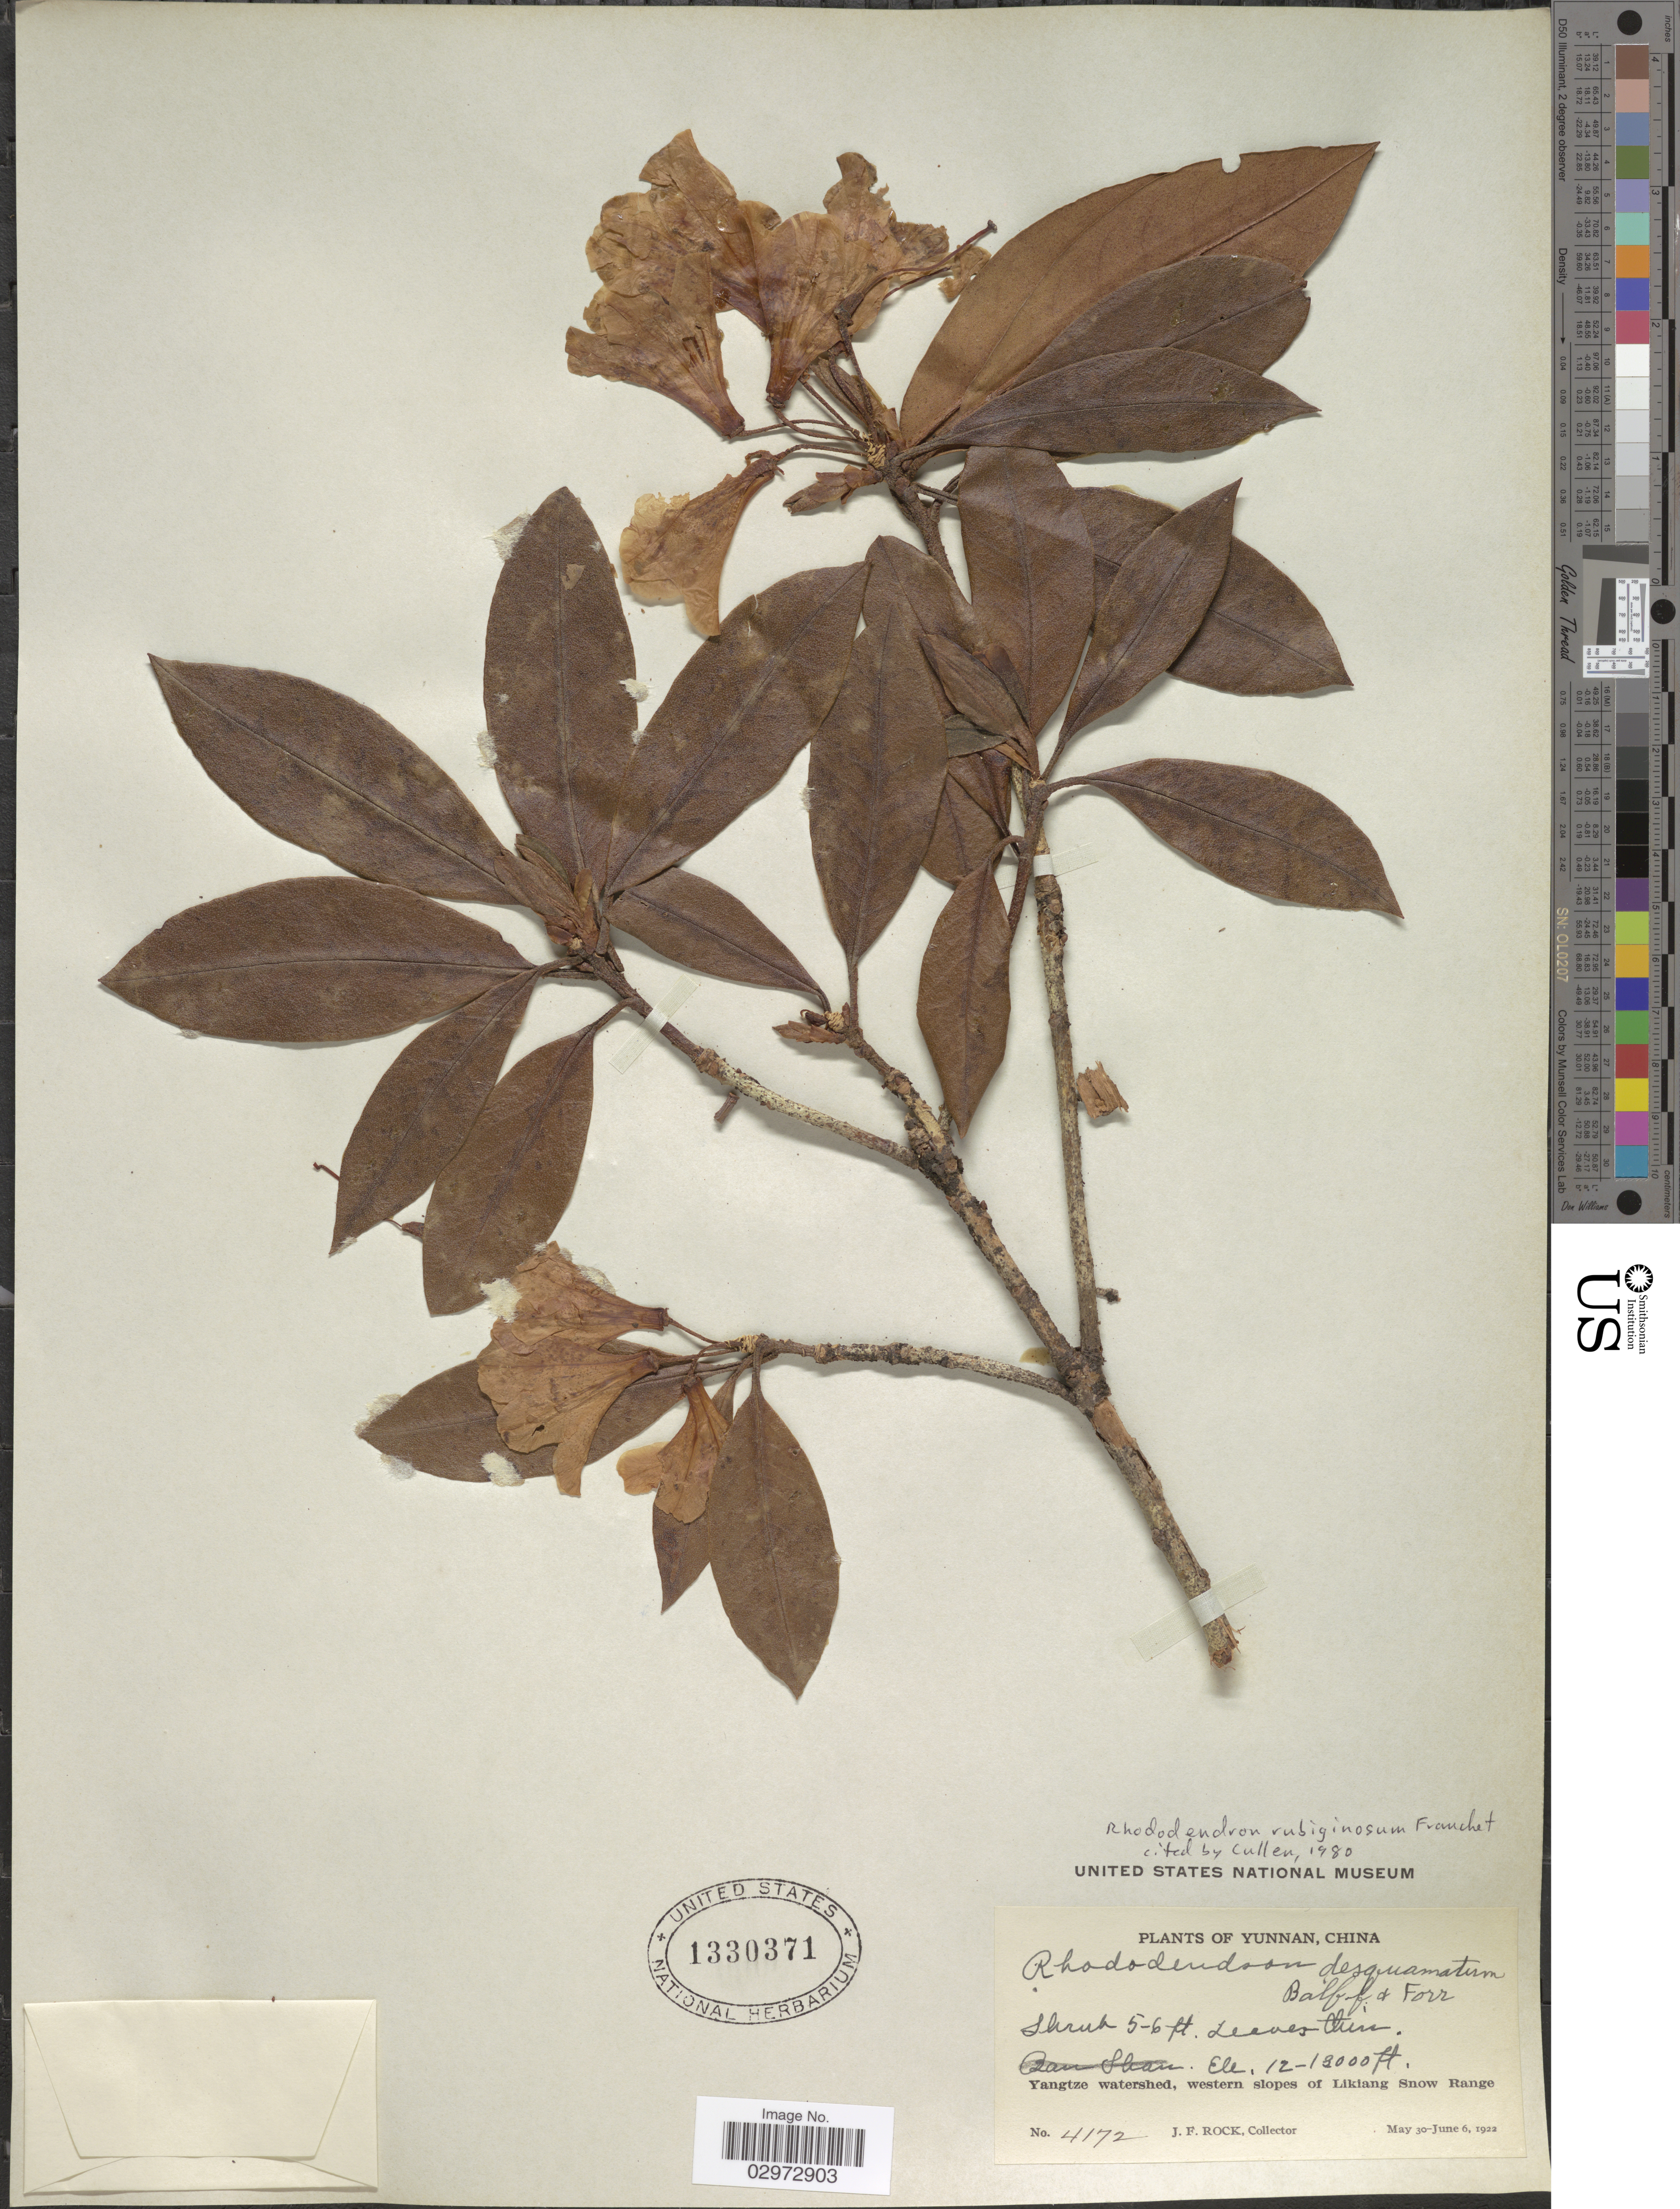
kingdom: Plantae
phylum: Tracheophyta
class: Magnoliopsida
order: Ericales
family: Ericaceae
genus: Rhododendron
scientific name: Rhododendron rubiginosum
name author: Franch.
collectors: J. Rock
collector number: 4172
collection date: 1922-05-30/1922-06-06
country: China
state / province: Yunnan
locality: Yangtze watershed, western slopes of Likiang Snow Range.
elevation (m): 3658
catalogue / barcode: US 1330371